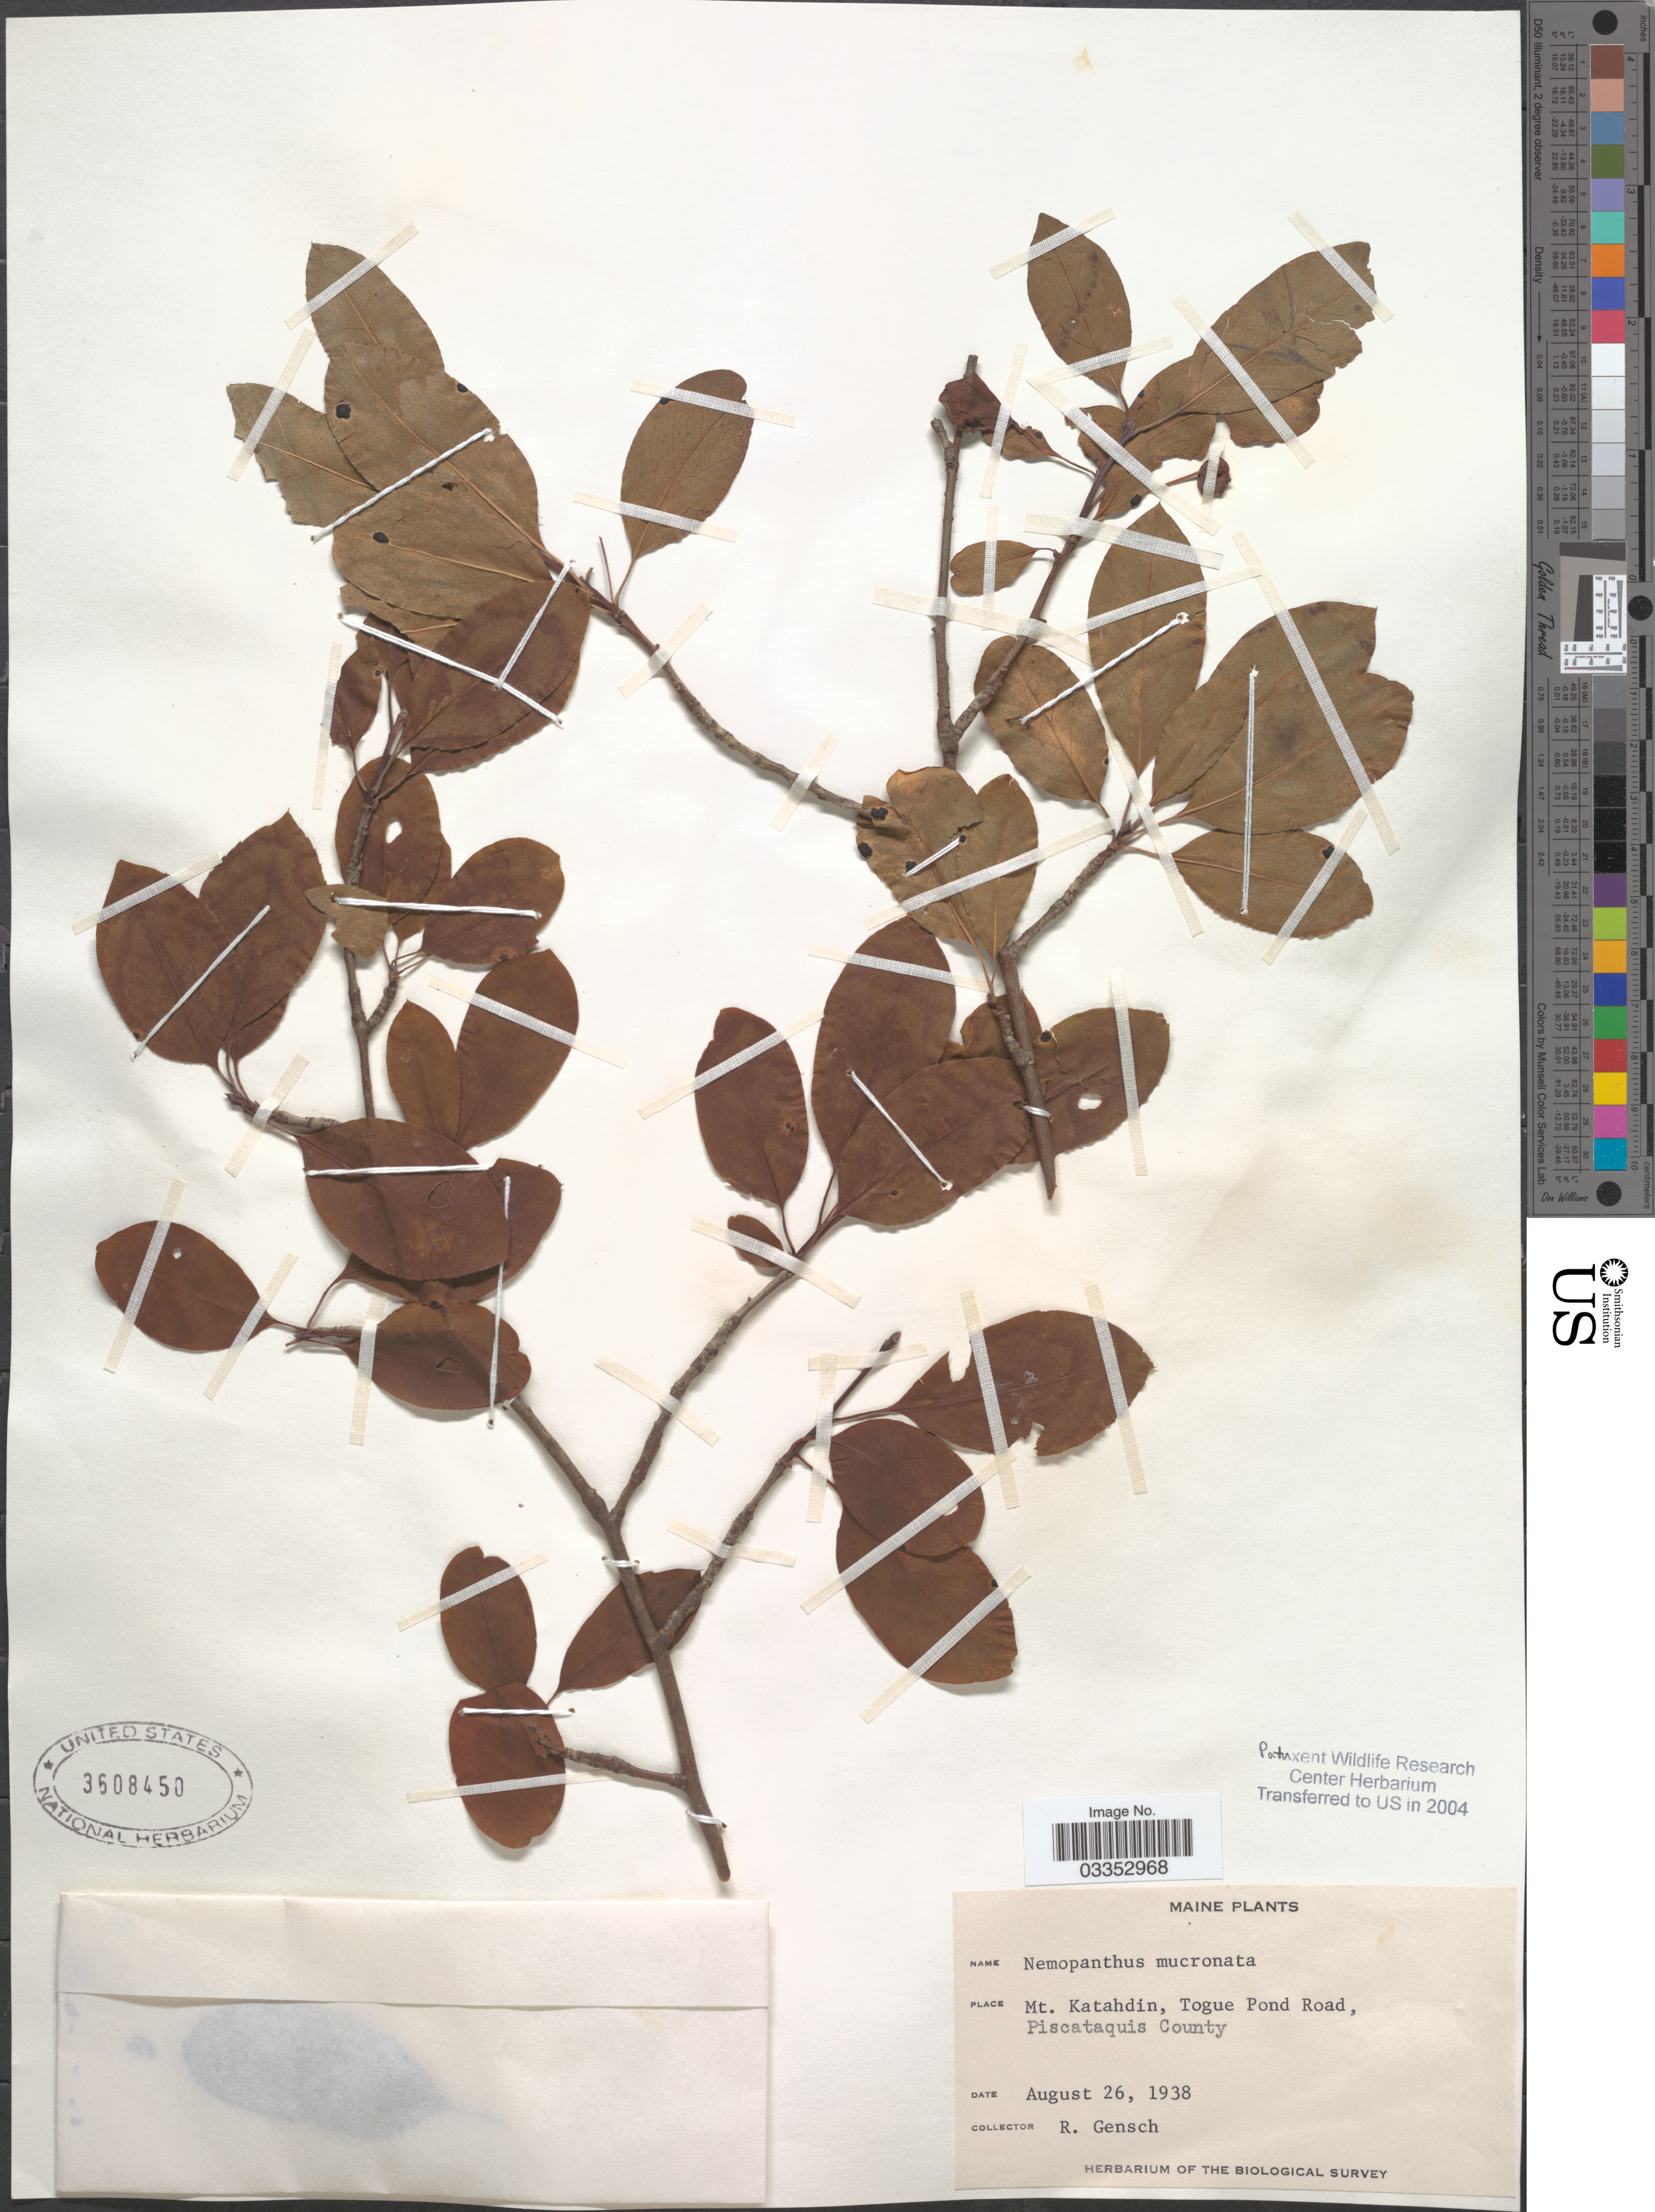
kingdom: Plantae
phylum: Tracheophyta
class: Magnoliopsida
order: Aquifoliales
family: Aquifoliaceae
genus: Nemopanthus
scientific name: Nemopanthus mucronatus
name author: (L.) Trel.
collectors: R. Gensch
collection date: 1938-08-26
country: United States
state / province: Maine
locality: Mt. Katahdin, Togue Pond Road, Piscataquis County.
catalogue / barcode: US 3608450